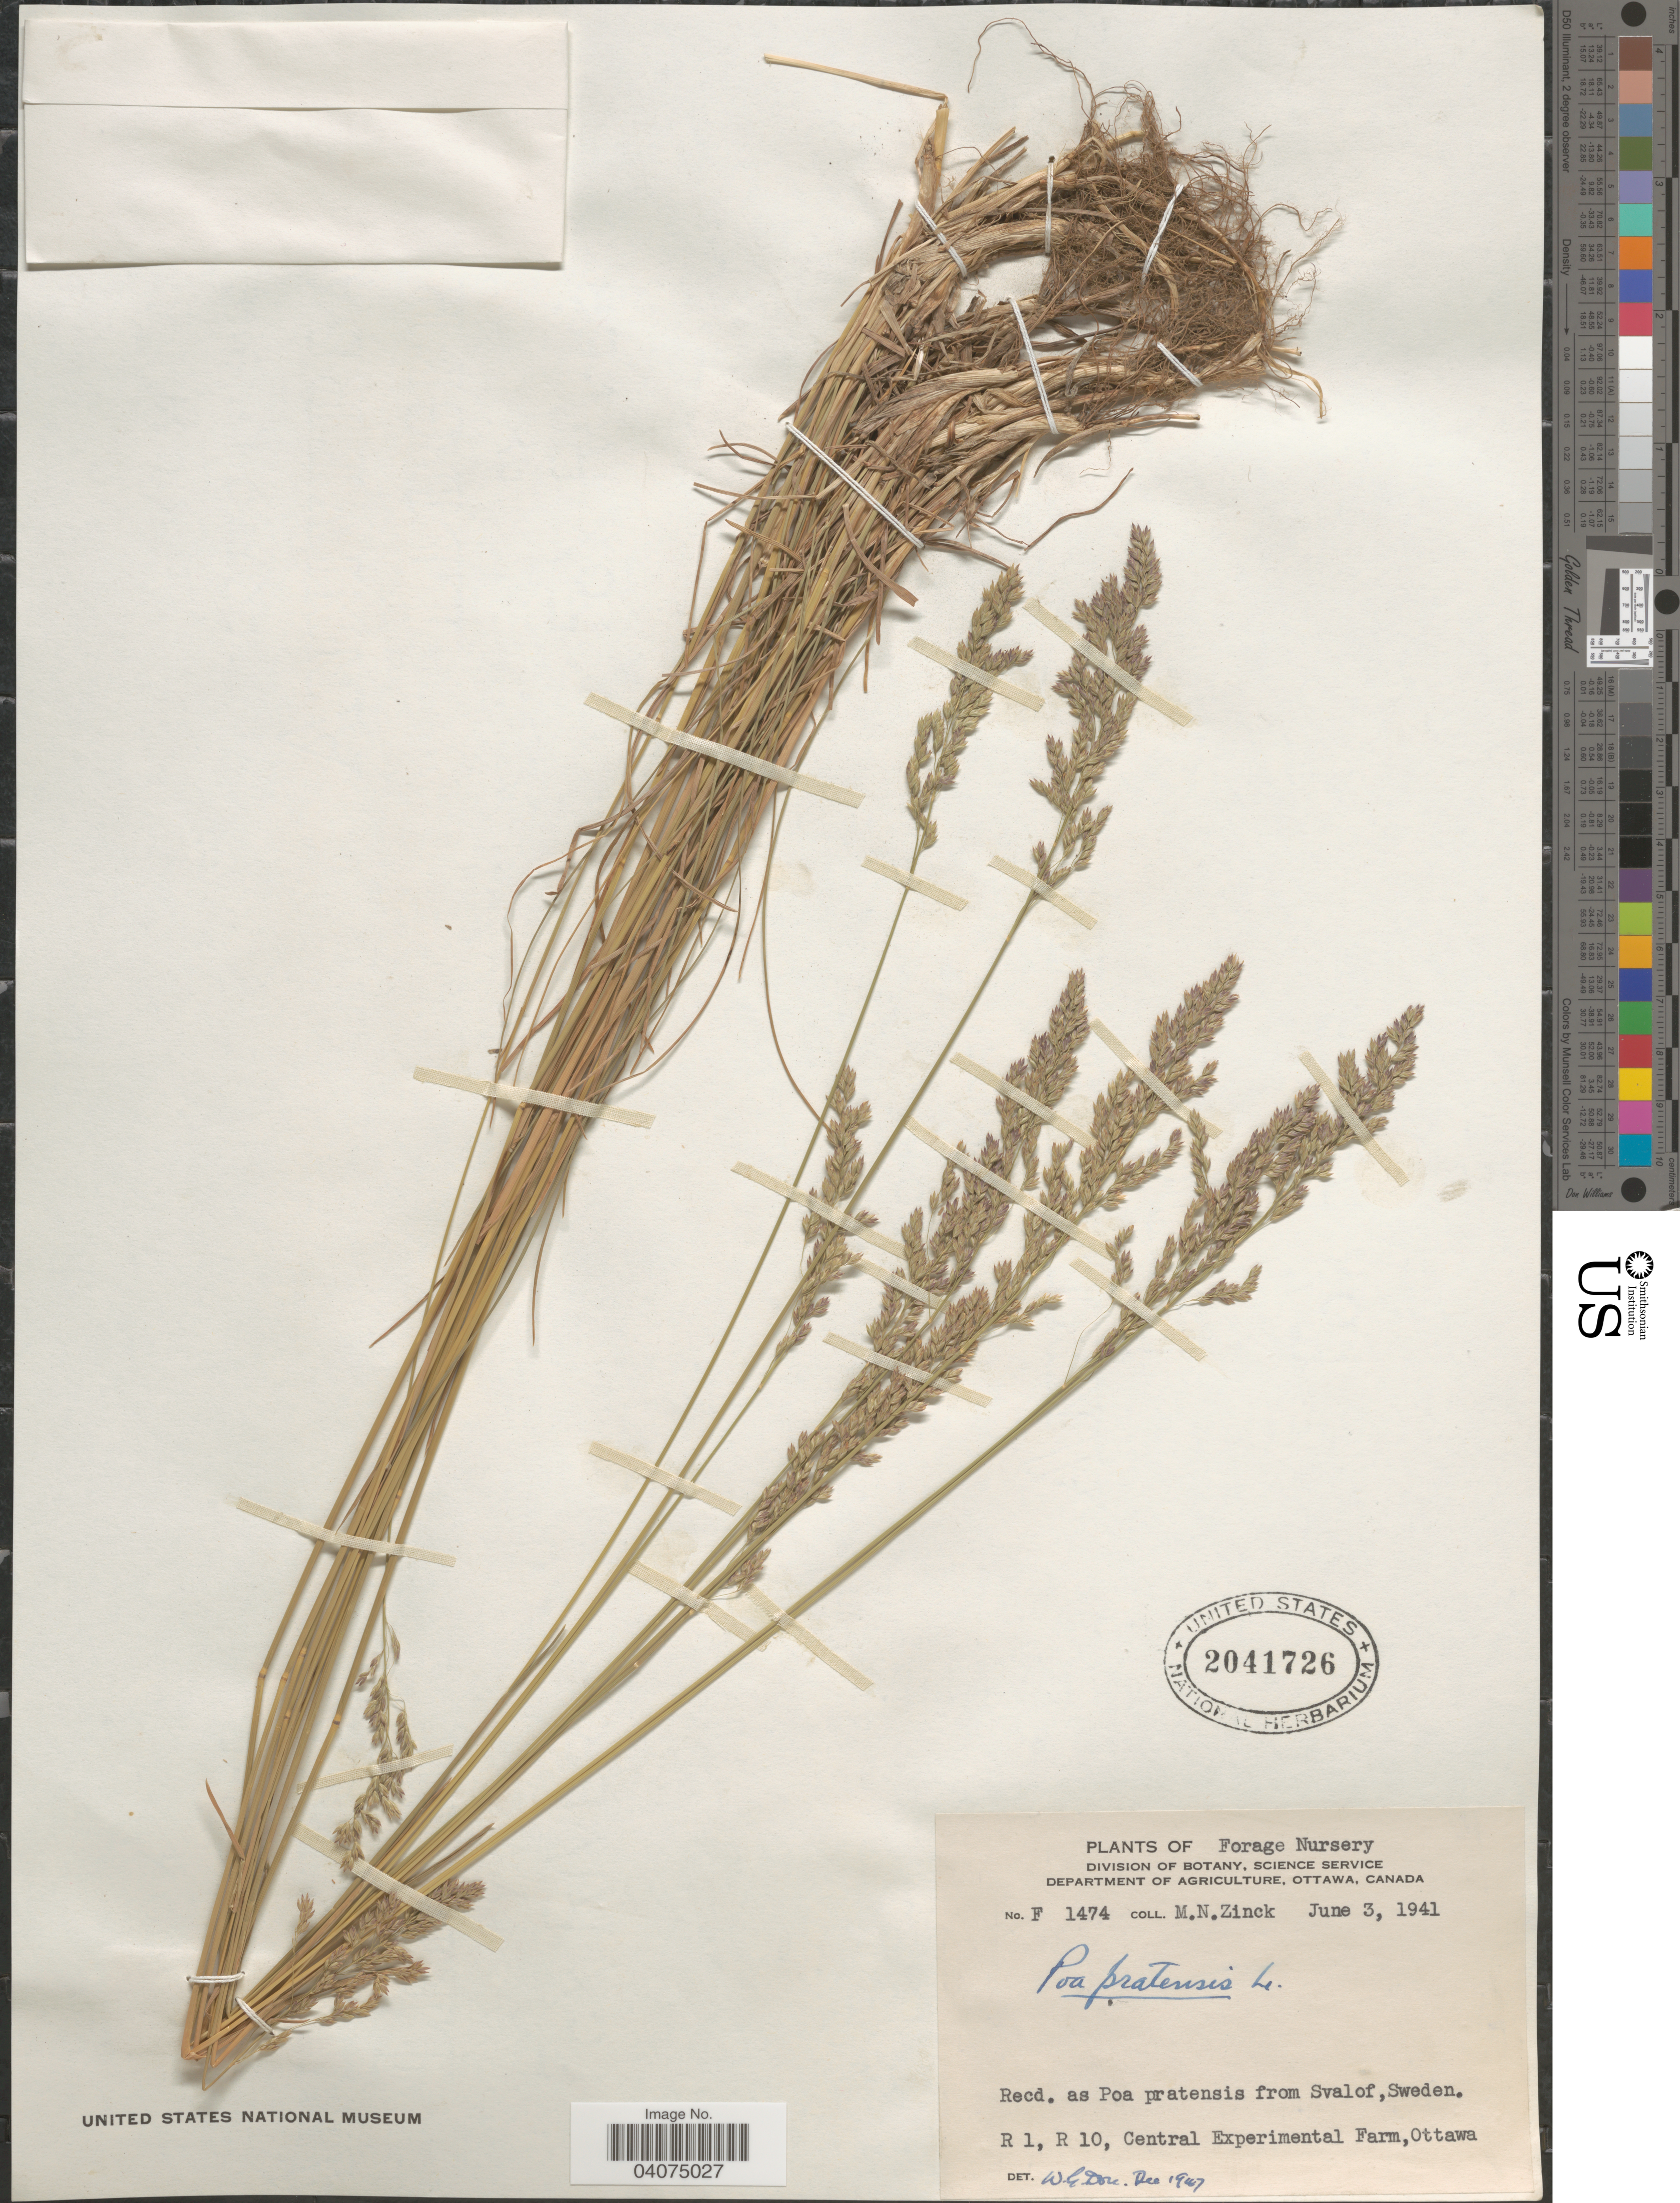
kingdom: Plantae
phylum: Tracheophyta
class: Liliopsida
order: Poales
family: Poaceae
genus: Poa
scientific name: Poa pratensis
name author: L.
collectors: M. Zinck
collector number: F1474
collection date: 1941-06-03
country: Canada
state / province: Ontario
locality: Forage Nursery. R 1, R 10, Central Experimental Farm, Ottawa.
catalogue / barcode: US 2041726